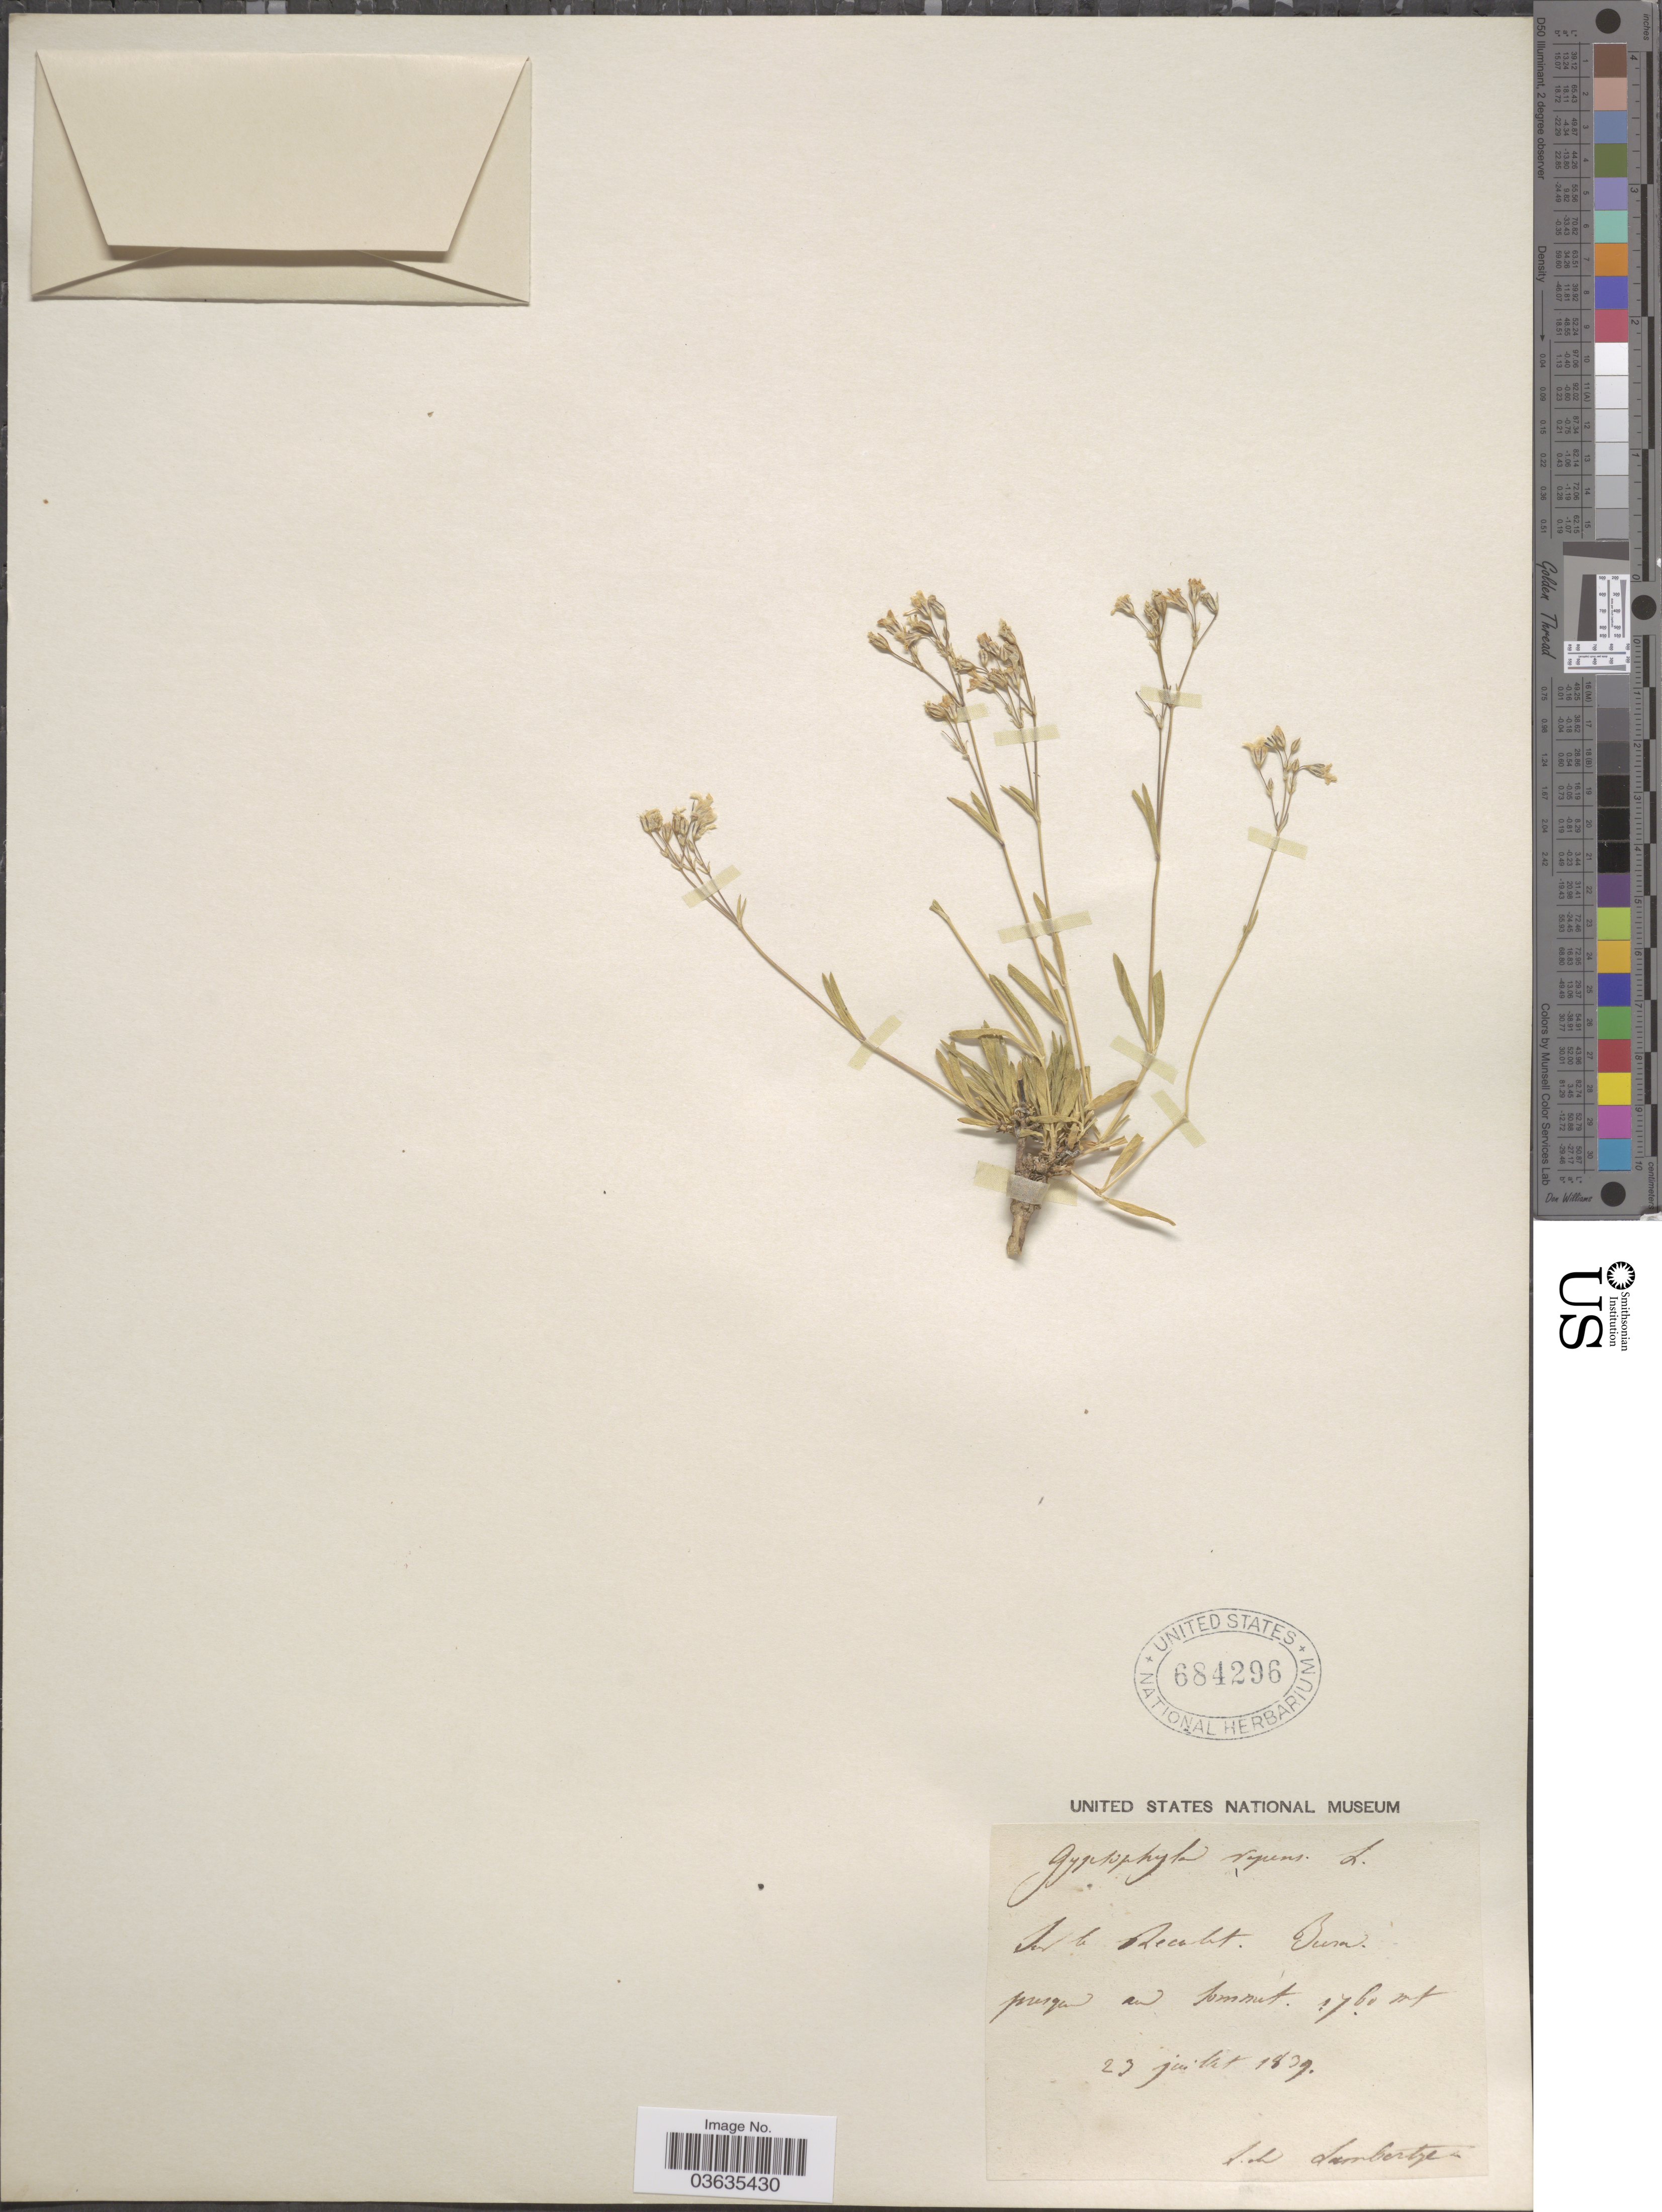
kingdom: Plantae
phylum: Tracheophyta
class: Magnoliopsida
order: Caryophyllales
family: Caryophyllaceae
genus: Gypsophila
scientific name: Gypsophila repens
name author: L.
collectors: Lambertze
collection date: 1839-07-23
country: Switzerland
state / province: Jura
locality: Sur le Recolet Jura presque au sommet.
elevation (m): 1760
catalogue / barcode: US 684296